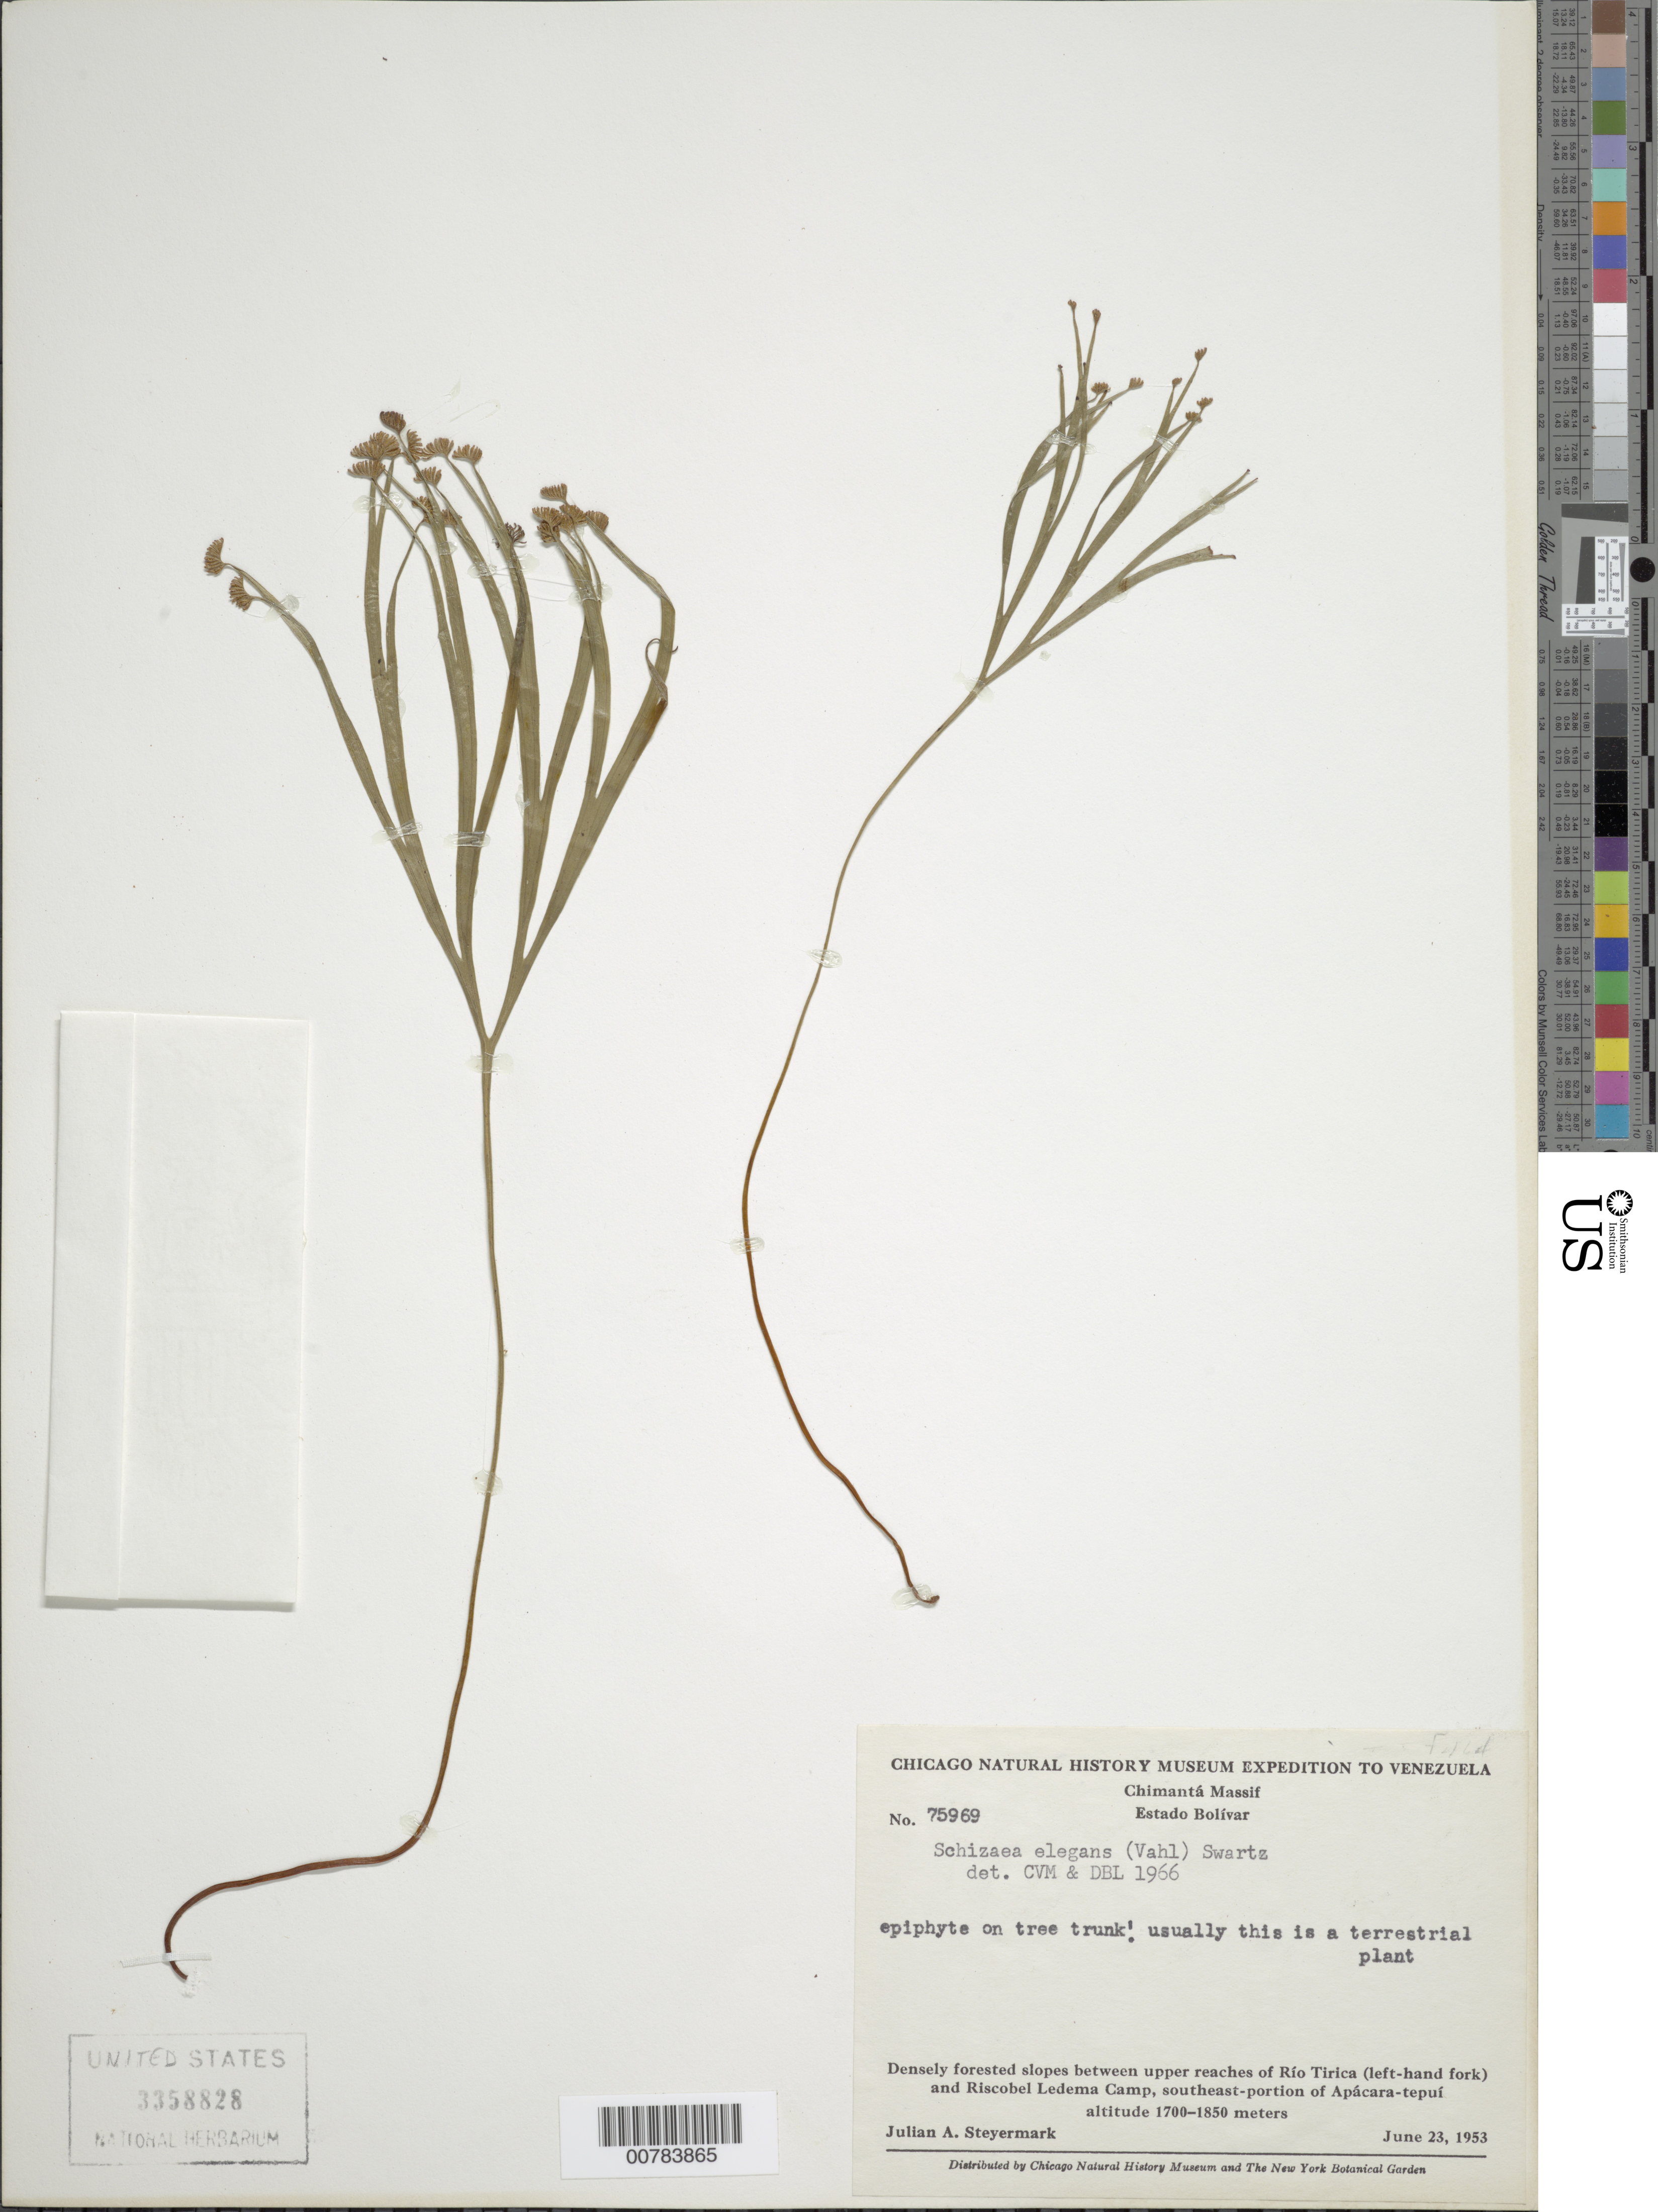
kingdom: Plantae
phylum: Tracheophyta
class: Polypodiopsida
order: Schizaeales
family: Schizaeaceae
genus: Schizaea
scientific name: Schizaea elegans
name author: (Vahl) Sw.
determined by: Morton, C. V.; Lellinger, D. B.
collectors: J. Steyermark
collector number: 75969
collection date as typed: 23-Jun-53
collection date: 1953-06-23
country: Venezuela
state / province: Bolívar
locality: Chimantá Massif, Río Tirica (left hand fork) to Riscobel Ledema Camp, SE-portion of Apácara-tepuí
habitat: Densely forested slopes, on tree trunk,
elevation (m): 1700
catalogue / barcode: US 3358828